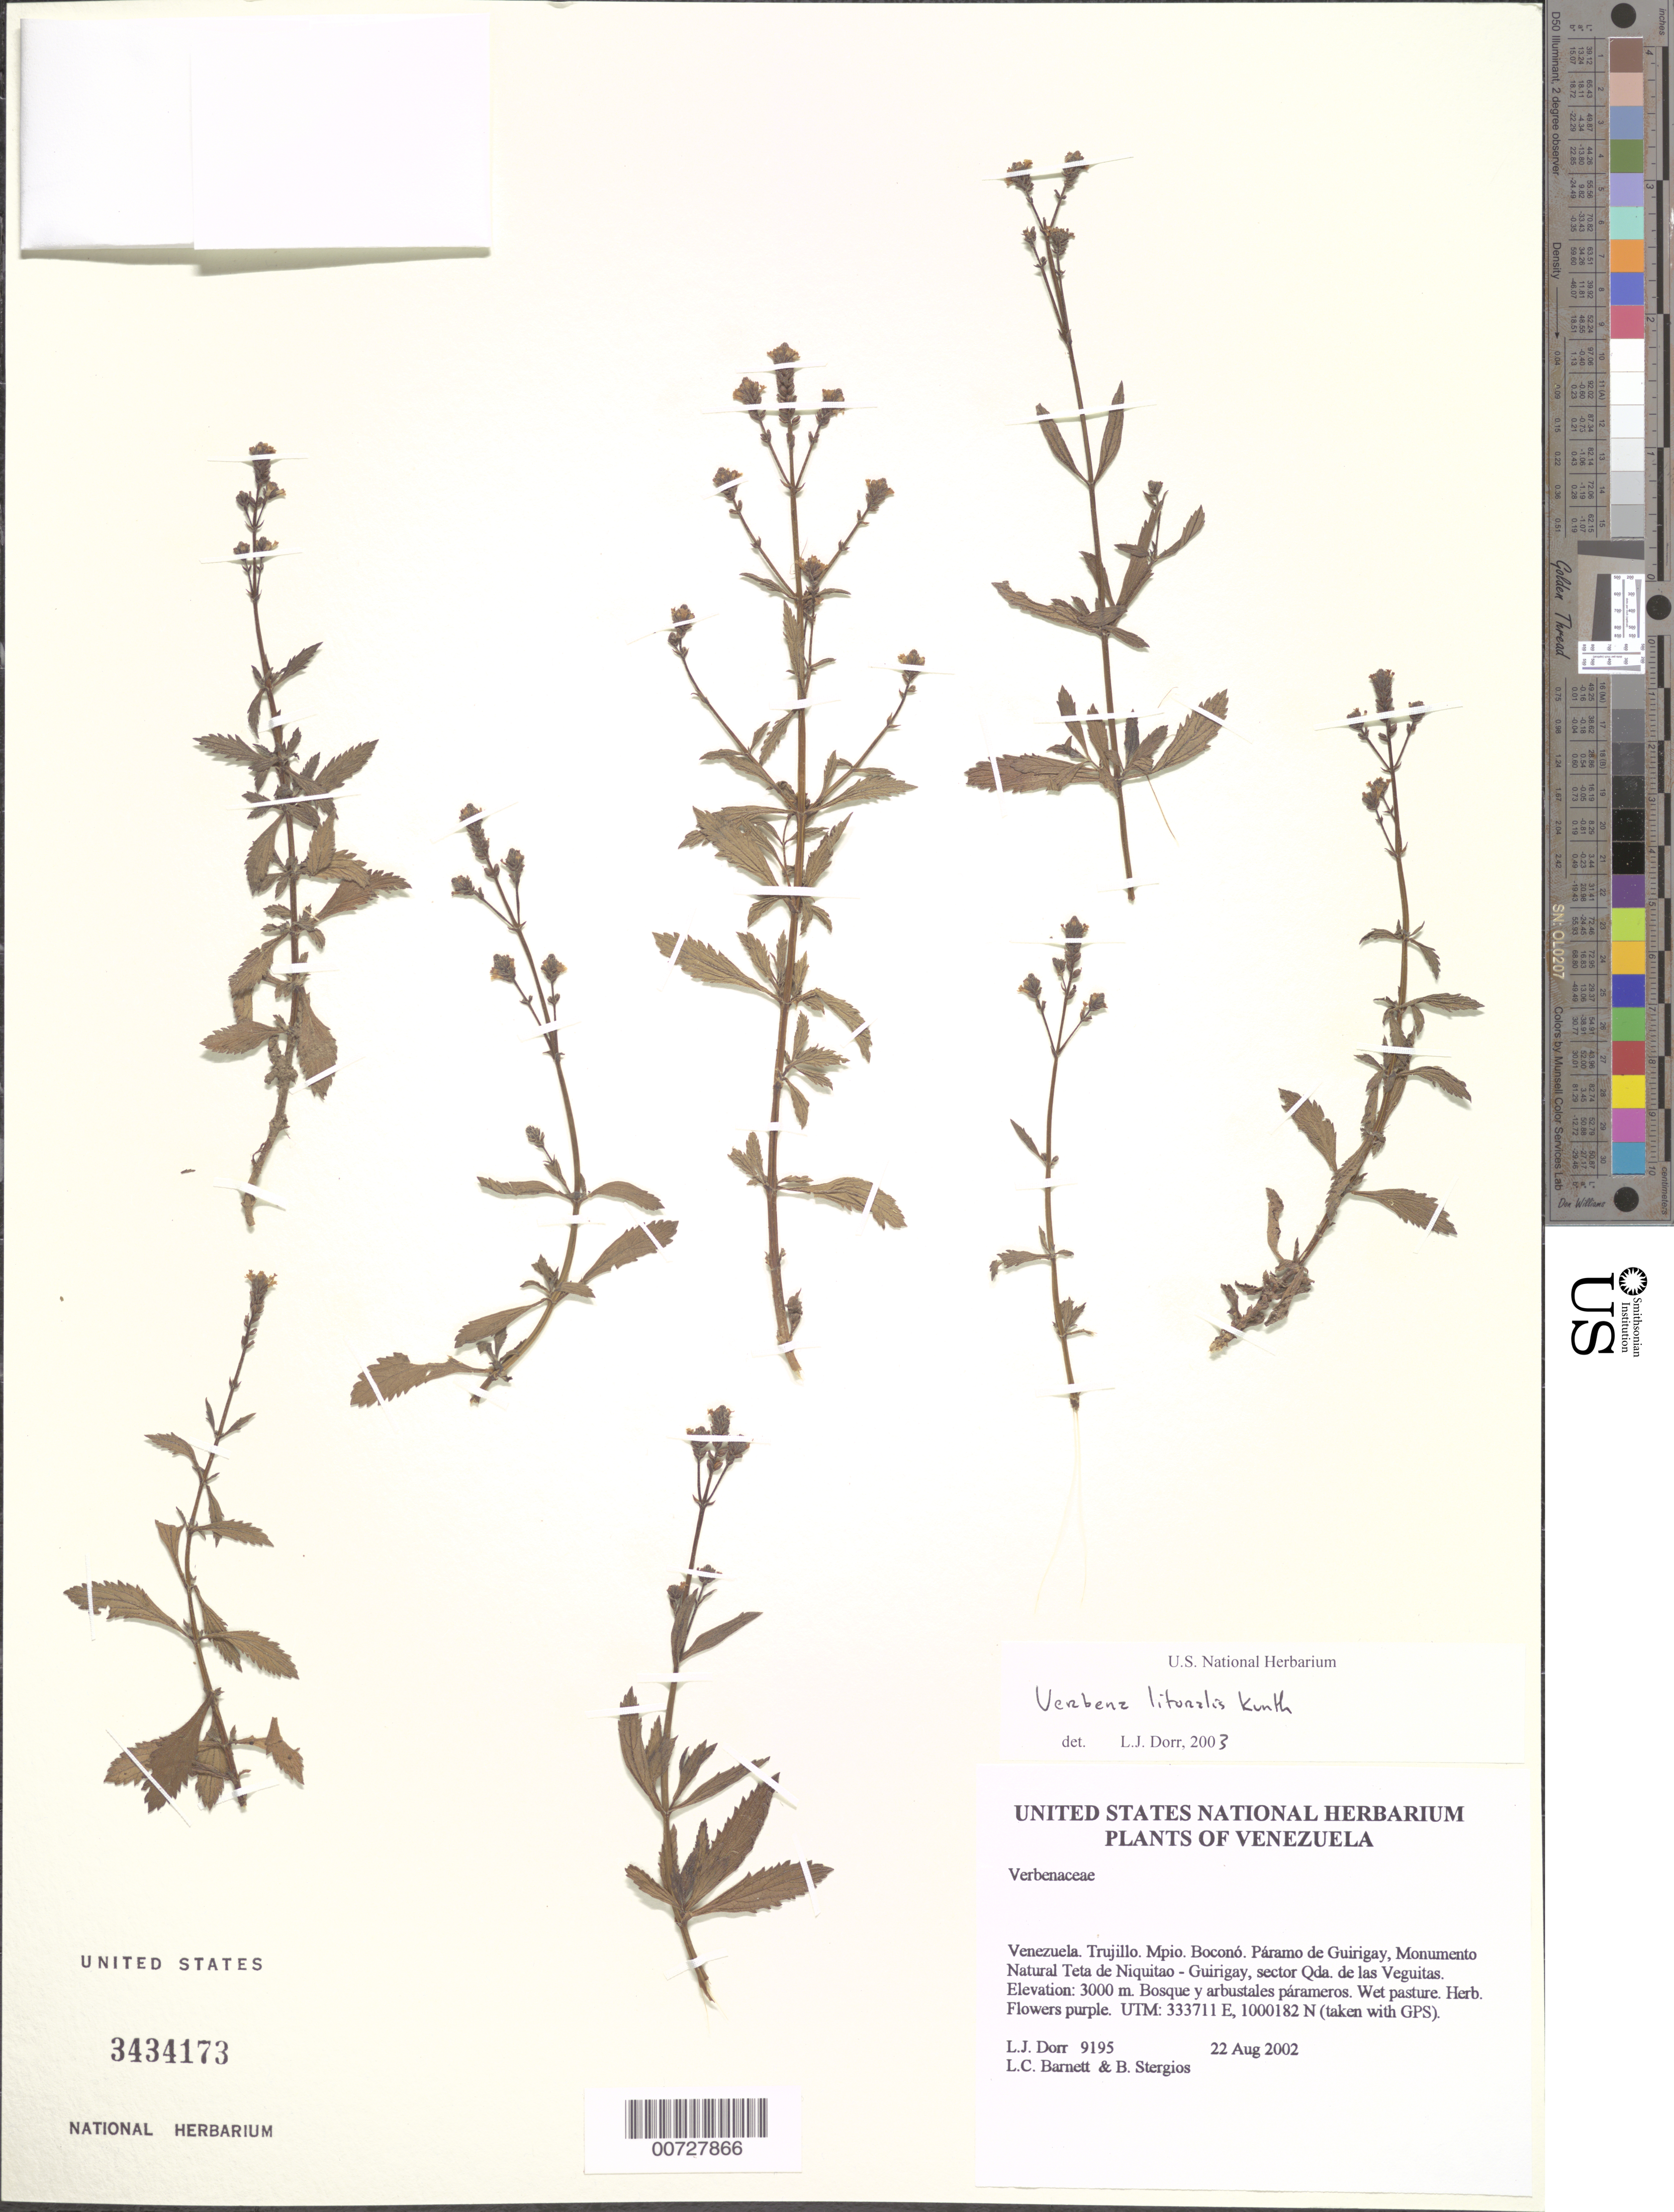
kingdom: Plantae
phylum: Tracheophyta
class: Magnoliopsida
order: Lamiales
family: Verbenaceae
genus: Verbena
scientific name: Verbena litoralis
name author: Kunth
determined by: Dorr, L. J., (BOT), Smithsonian Institution - National Museum of Natural History (UNITED STATES)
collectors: L. J. Dorr, L. C. Barnett & B. G. Stergios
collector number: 9195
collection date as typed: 22 Aug 2002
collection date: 2002-08-22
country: Venezuela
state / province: Trujillo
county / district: Boconó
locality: Páramo de Guirigay, Monumento Natural Teta de Niquitao - Guirigay, sector Las Veguitas.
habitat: Bosque y arbustales párameros. Wet pasture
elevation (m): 3000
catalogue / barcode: US 3434173